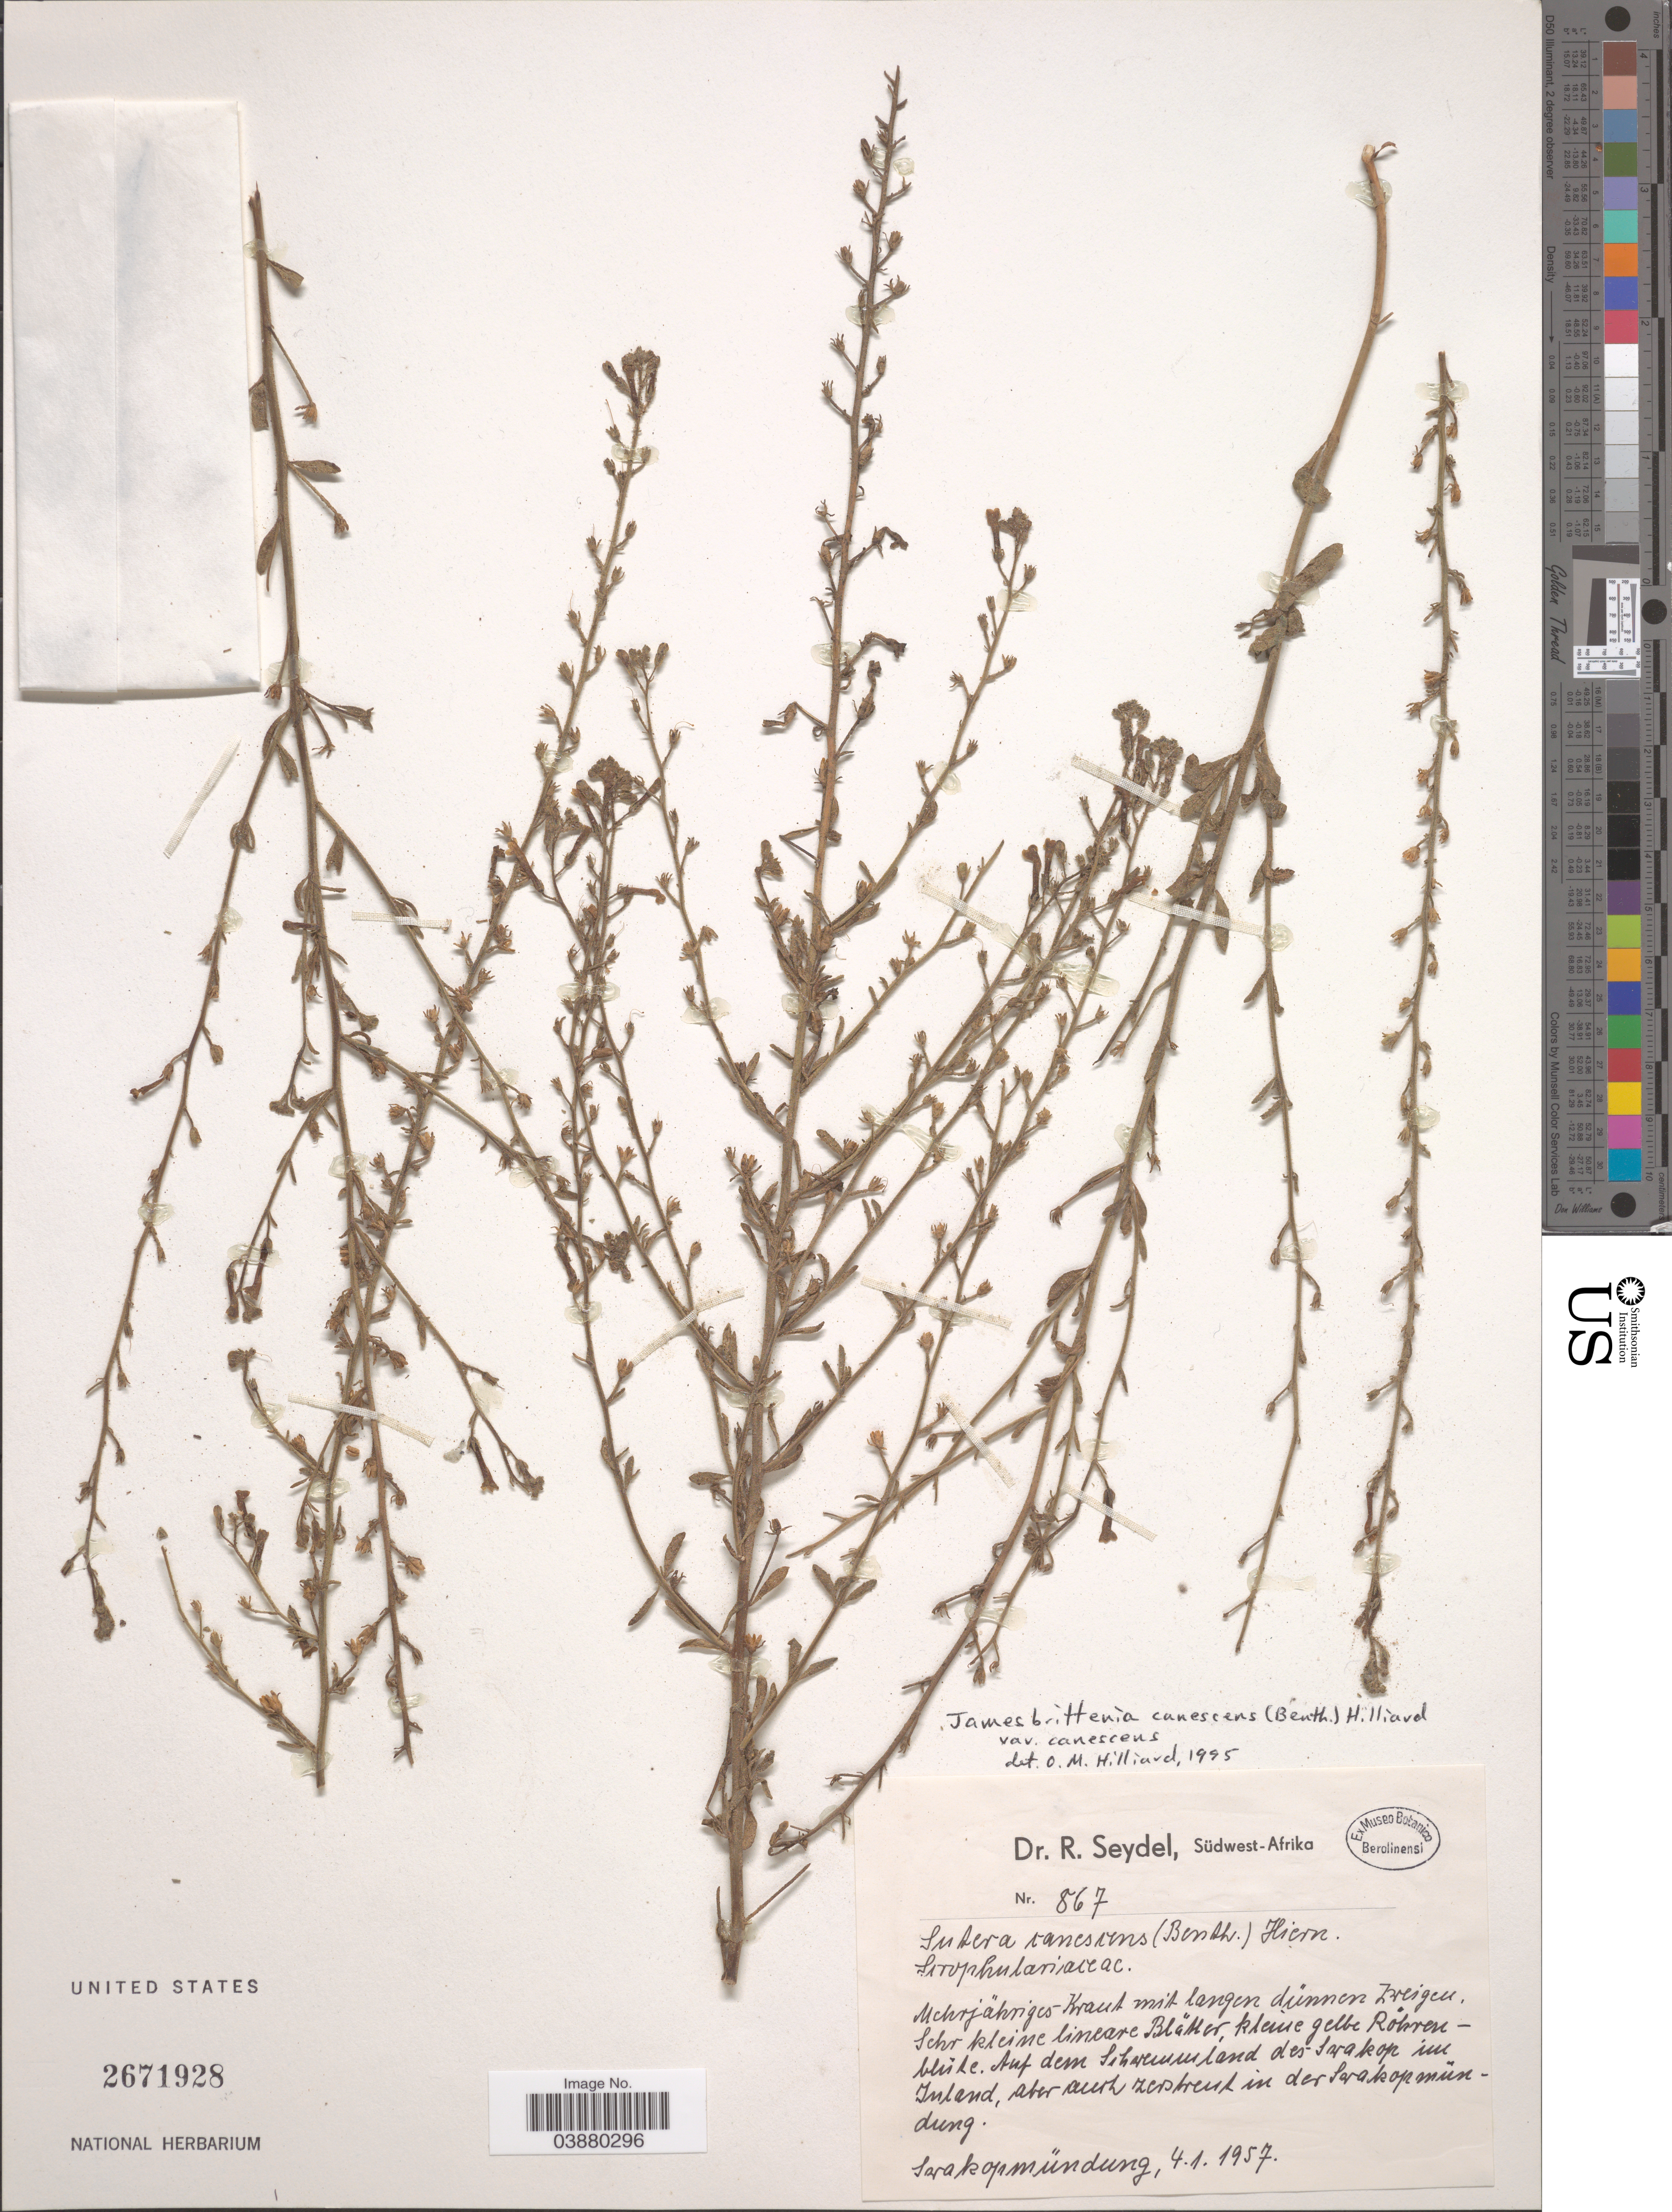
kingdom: Plantae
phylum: Tracheophyta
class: Magnoliopsida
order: Lamiales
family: Scrophulariaceae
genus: Jamesbrittenia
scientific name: Jamesbrittenia canescens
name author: (Benth.) Hilliard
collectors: R. Seydel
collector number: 867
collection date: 1957-01-04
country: Namibia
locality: Südwest-Afrika. Sarakopmündung.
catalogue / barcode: US 2671928